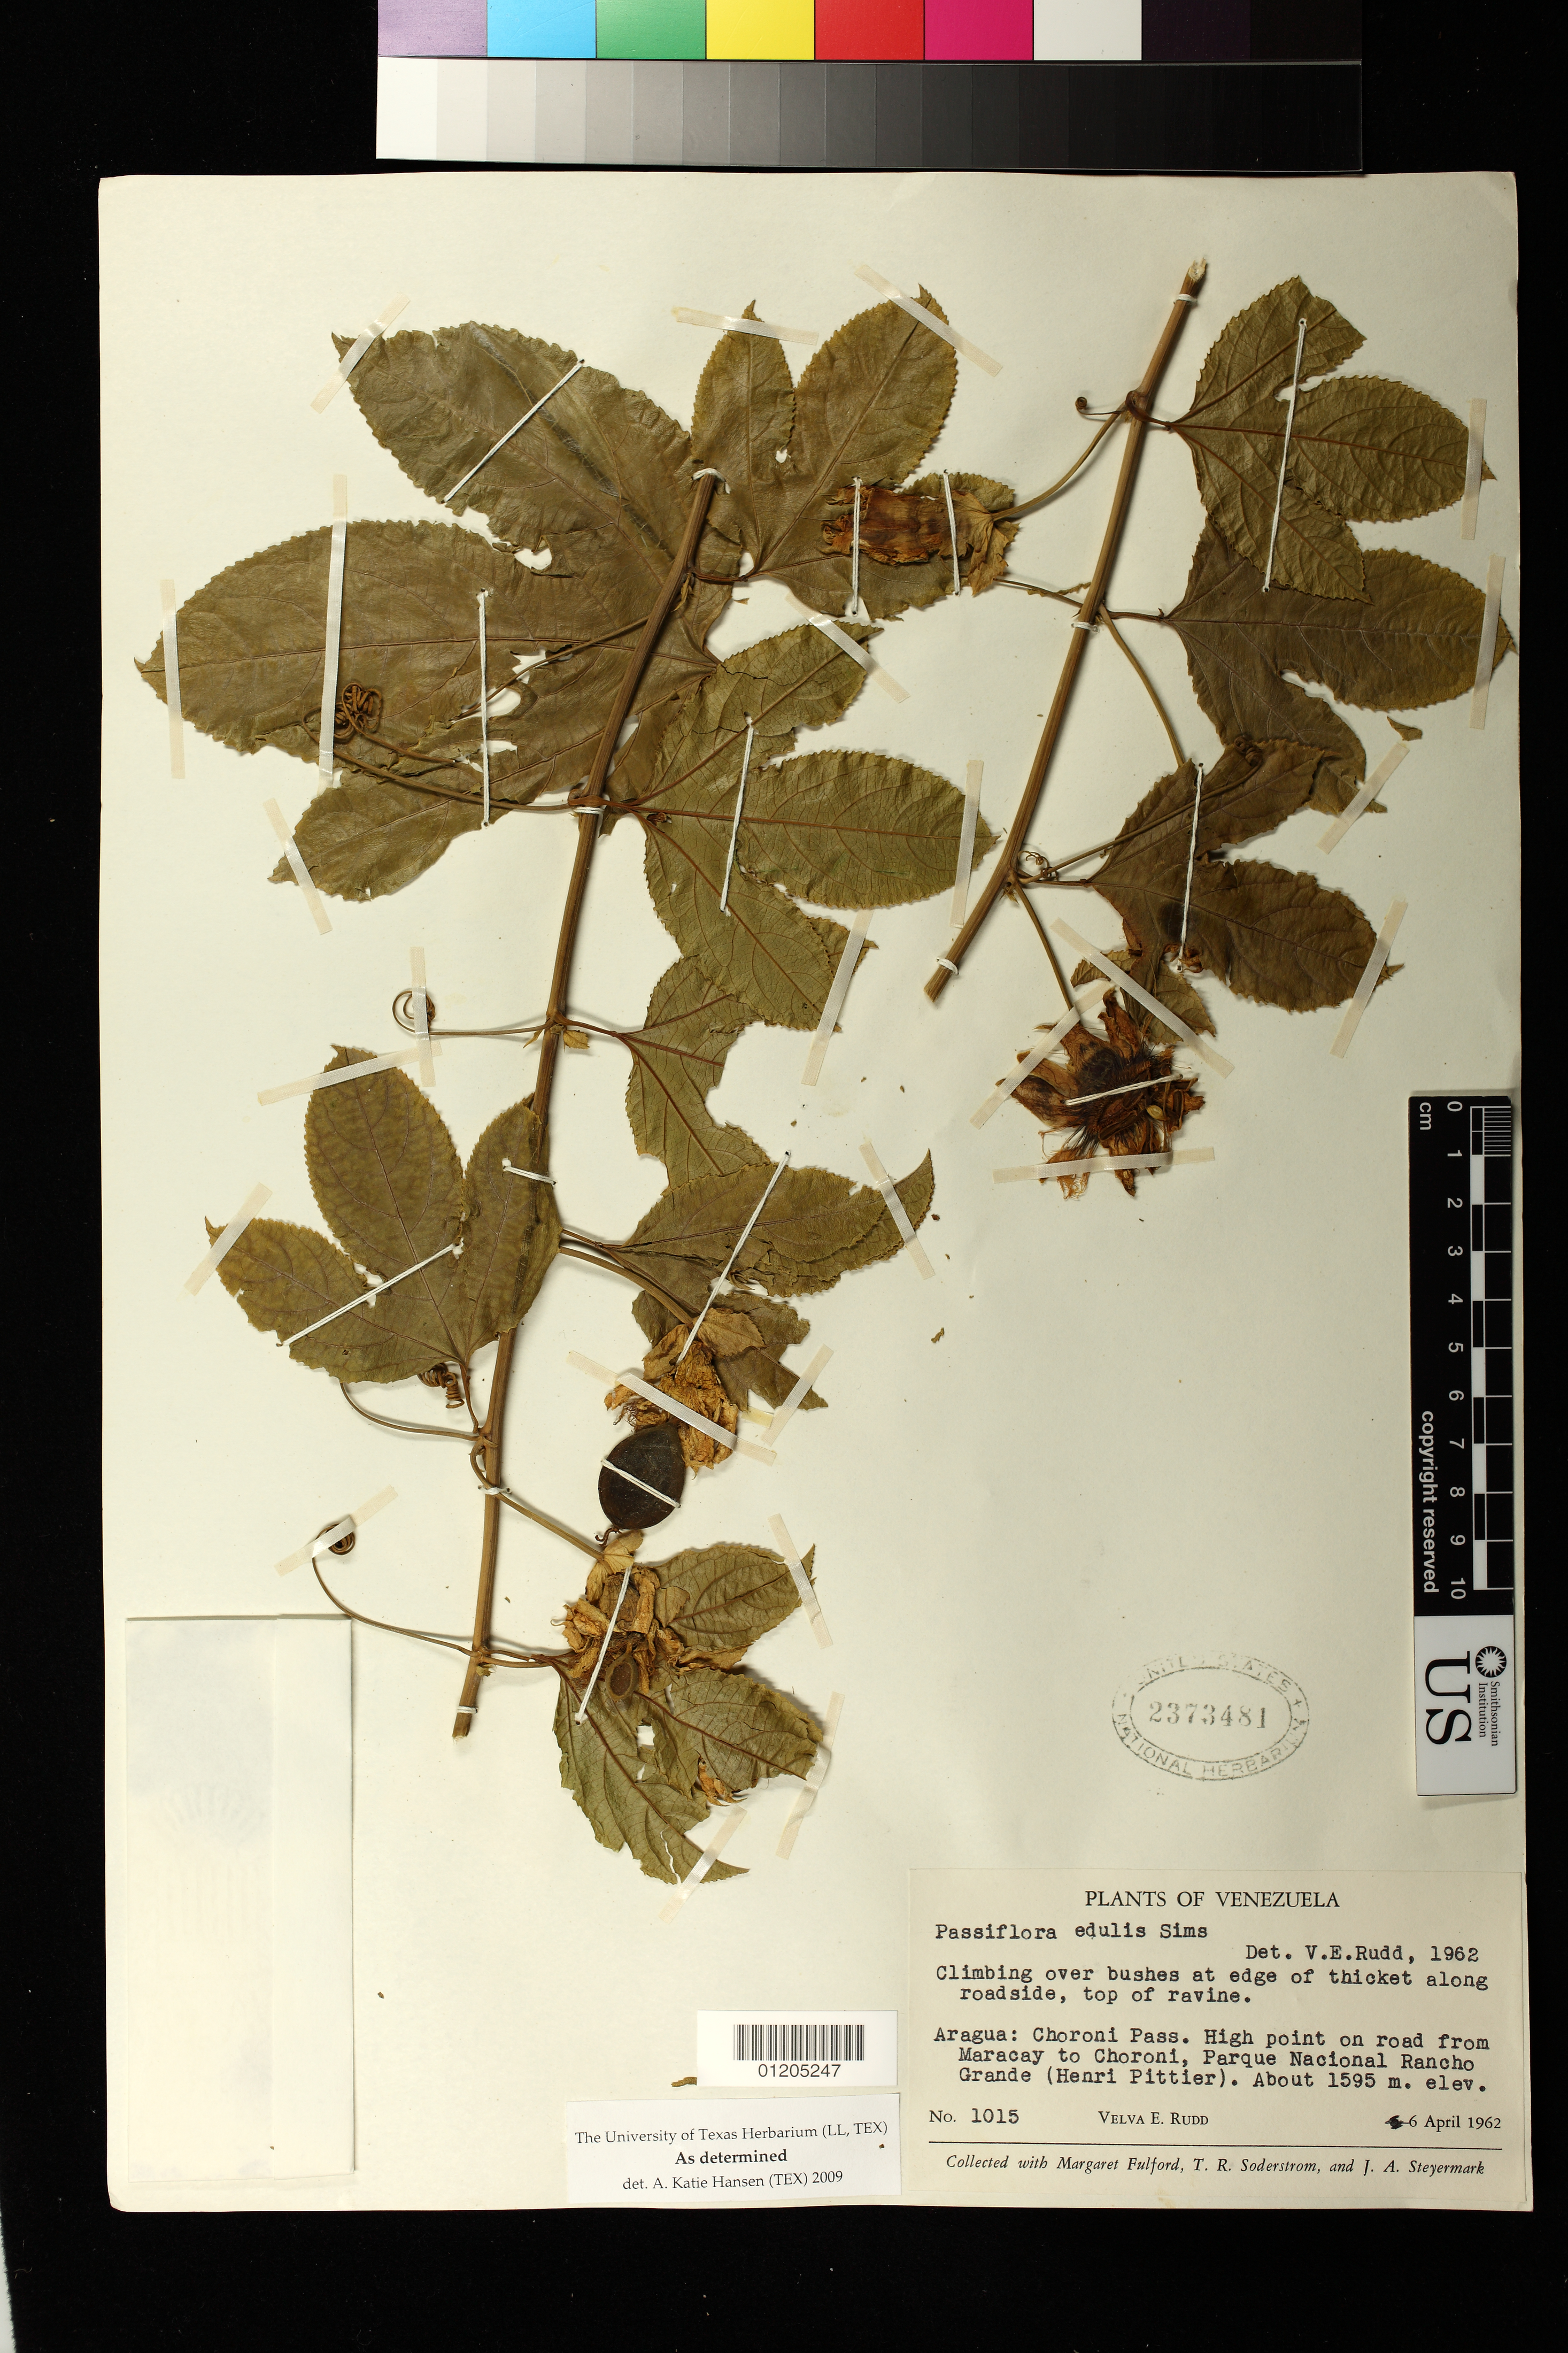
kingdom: Plantae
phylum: Tracheophyta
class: Magnoliopsida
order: Malpighiales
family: Passifloraceae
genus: Passiflora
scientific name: Passiflora edulis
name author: Sims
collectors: V. E. Rudd, M. Fulford, J. Steyermark & J. Steyermark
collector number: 1015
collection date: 1962-04-06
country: Venezuela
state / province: Aragua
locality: Climbing over bushes at edge of thicket along roadside, top of ravine.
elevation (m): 1595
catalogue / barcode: US 2373481